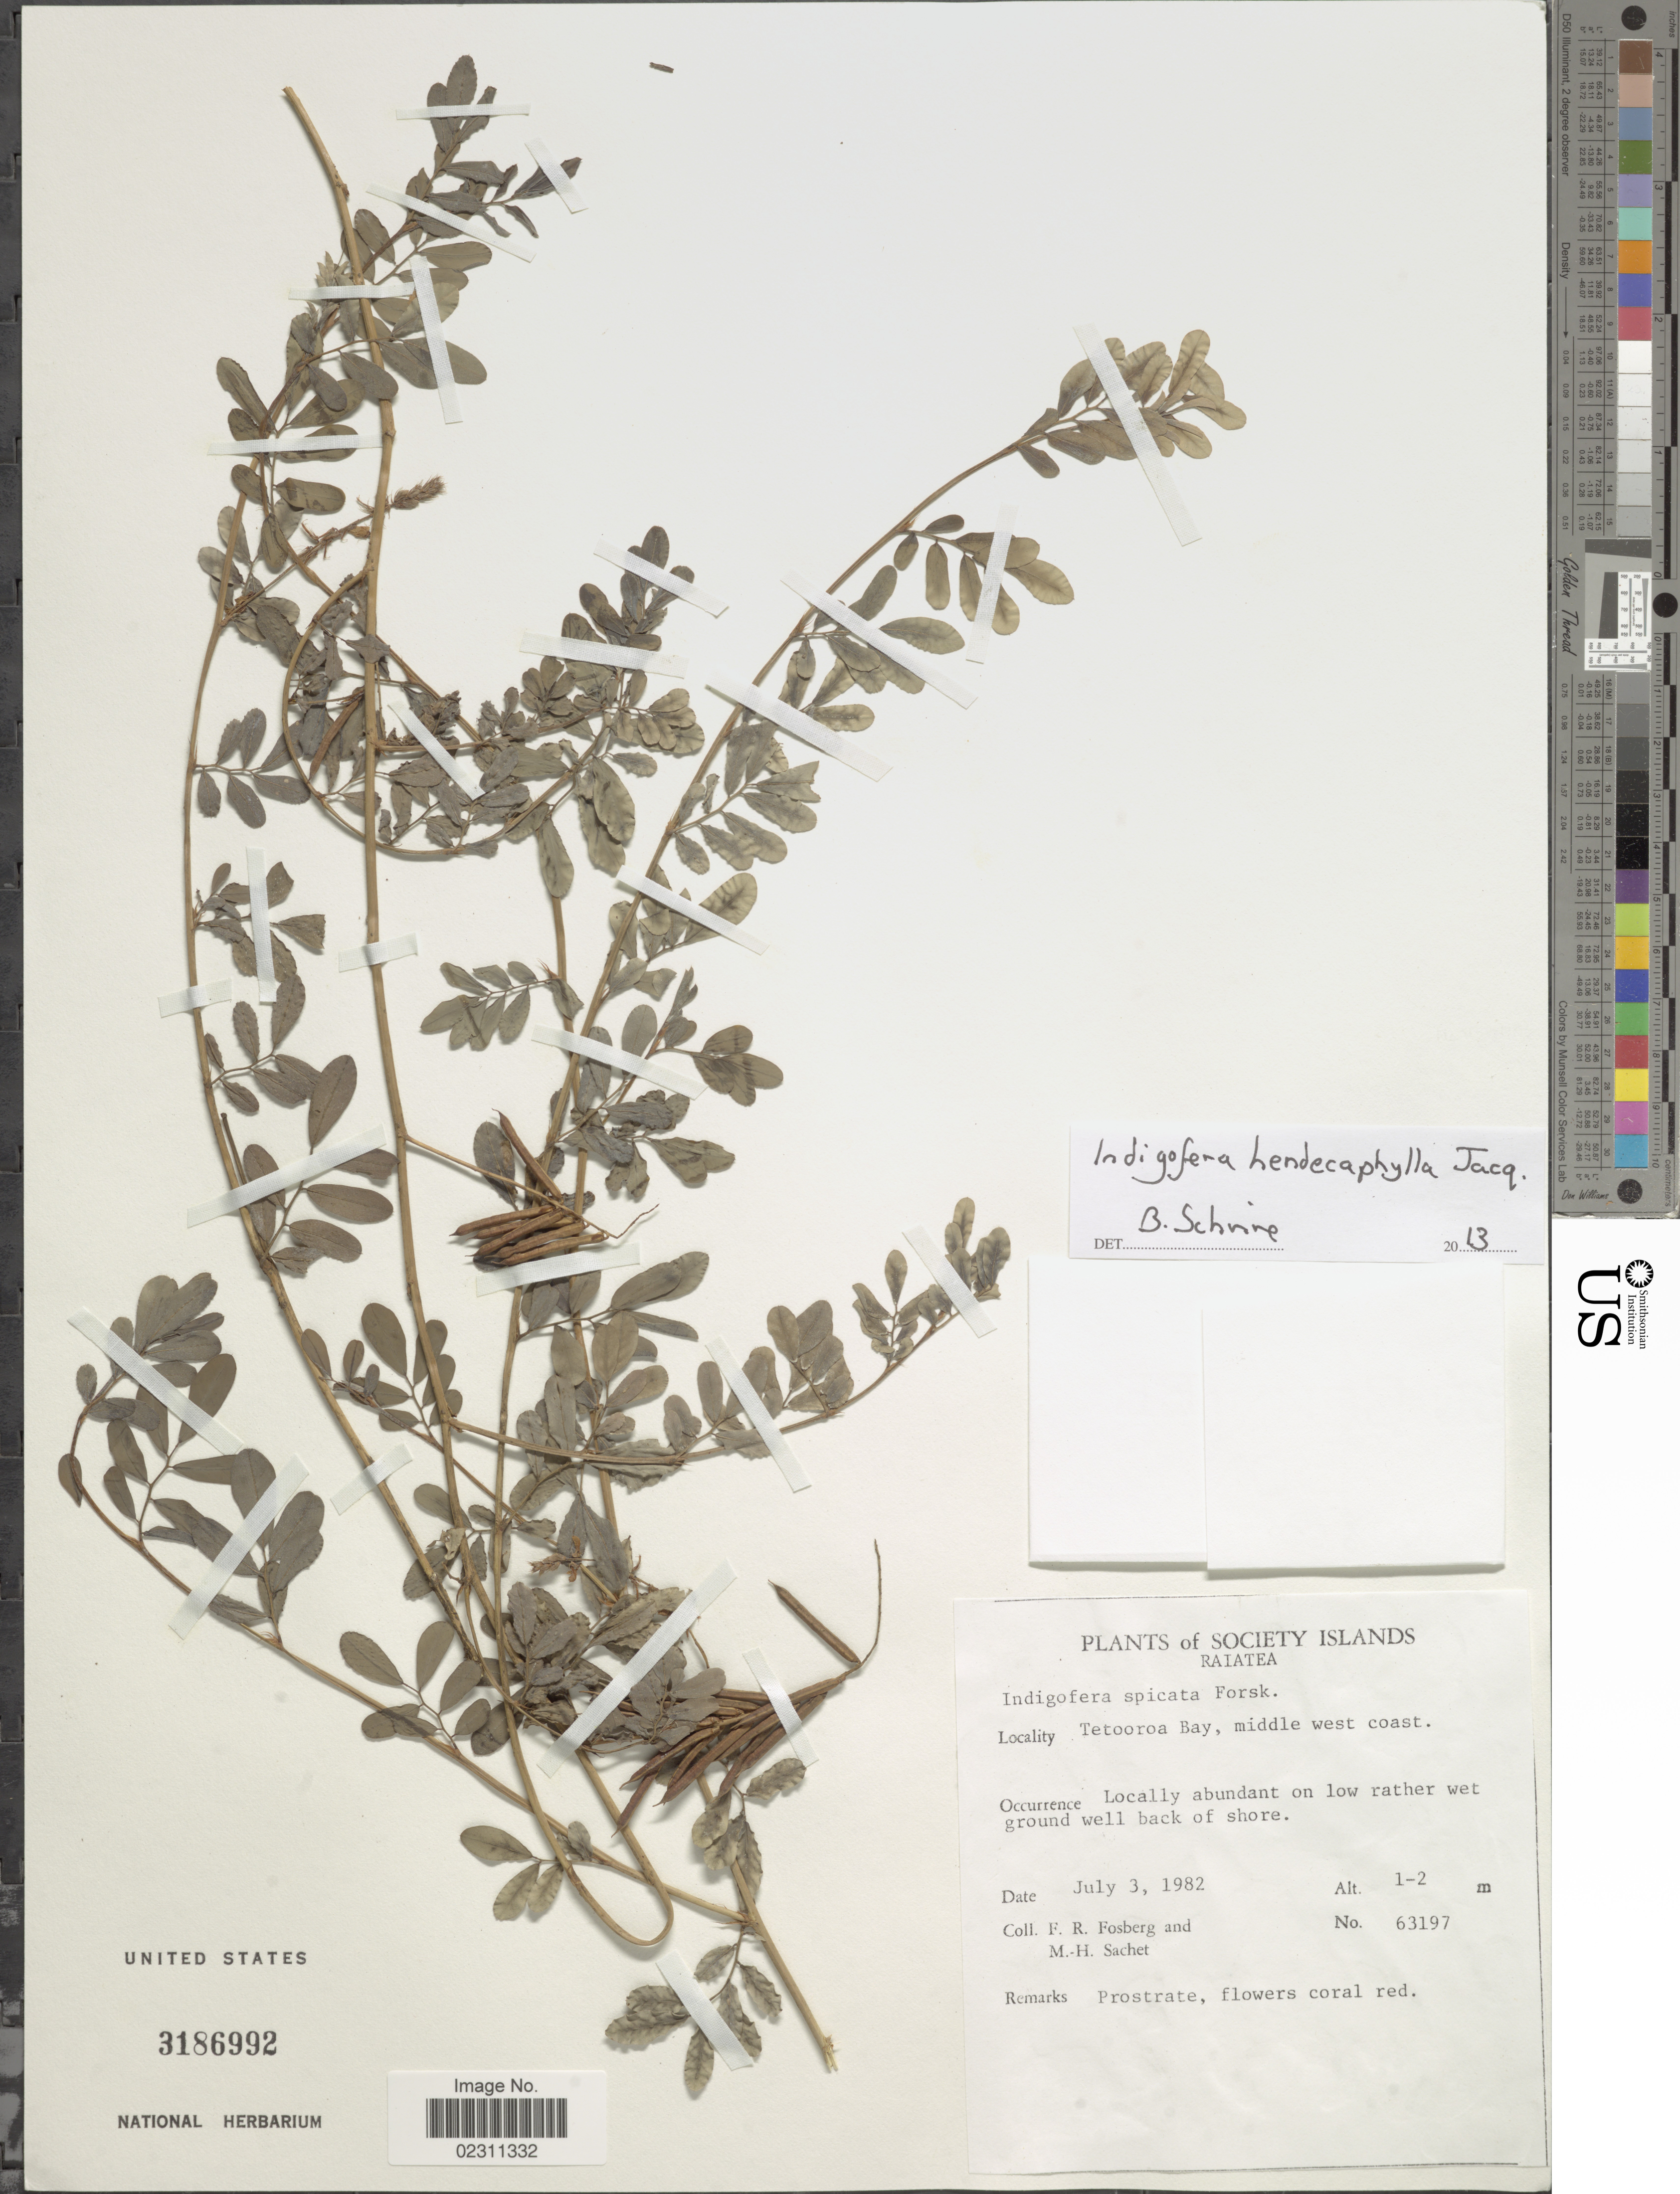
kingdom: Plantae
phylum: Tracheophyta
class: Magnoliopsida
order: Fabales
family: Fabaceae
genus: Indigofera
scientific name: Indigofera hendecaphylla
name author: Jacq.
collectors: F. R. Fosberg & M.-H. Sachet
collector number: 63197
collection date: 1982-07-03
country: French Polynesia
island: Raiatea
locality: Society Islands. Raiatea. Tetooroa Bay, middle west coast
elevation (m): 1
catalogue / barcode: US 3186992